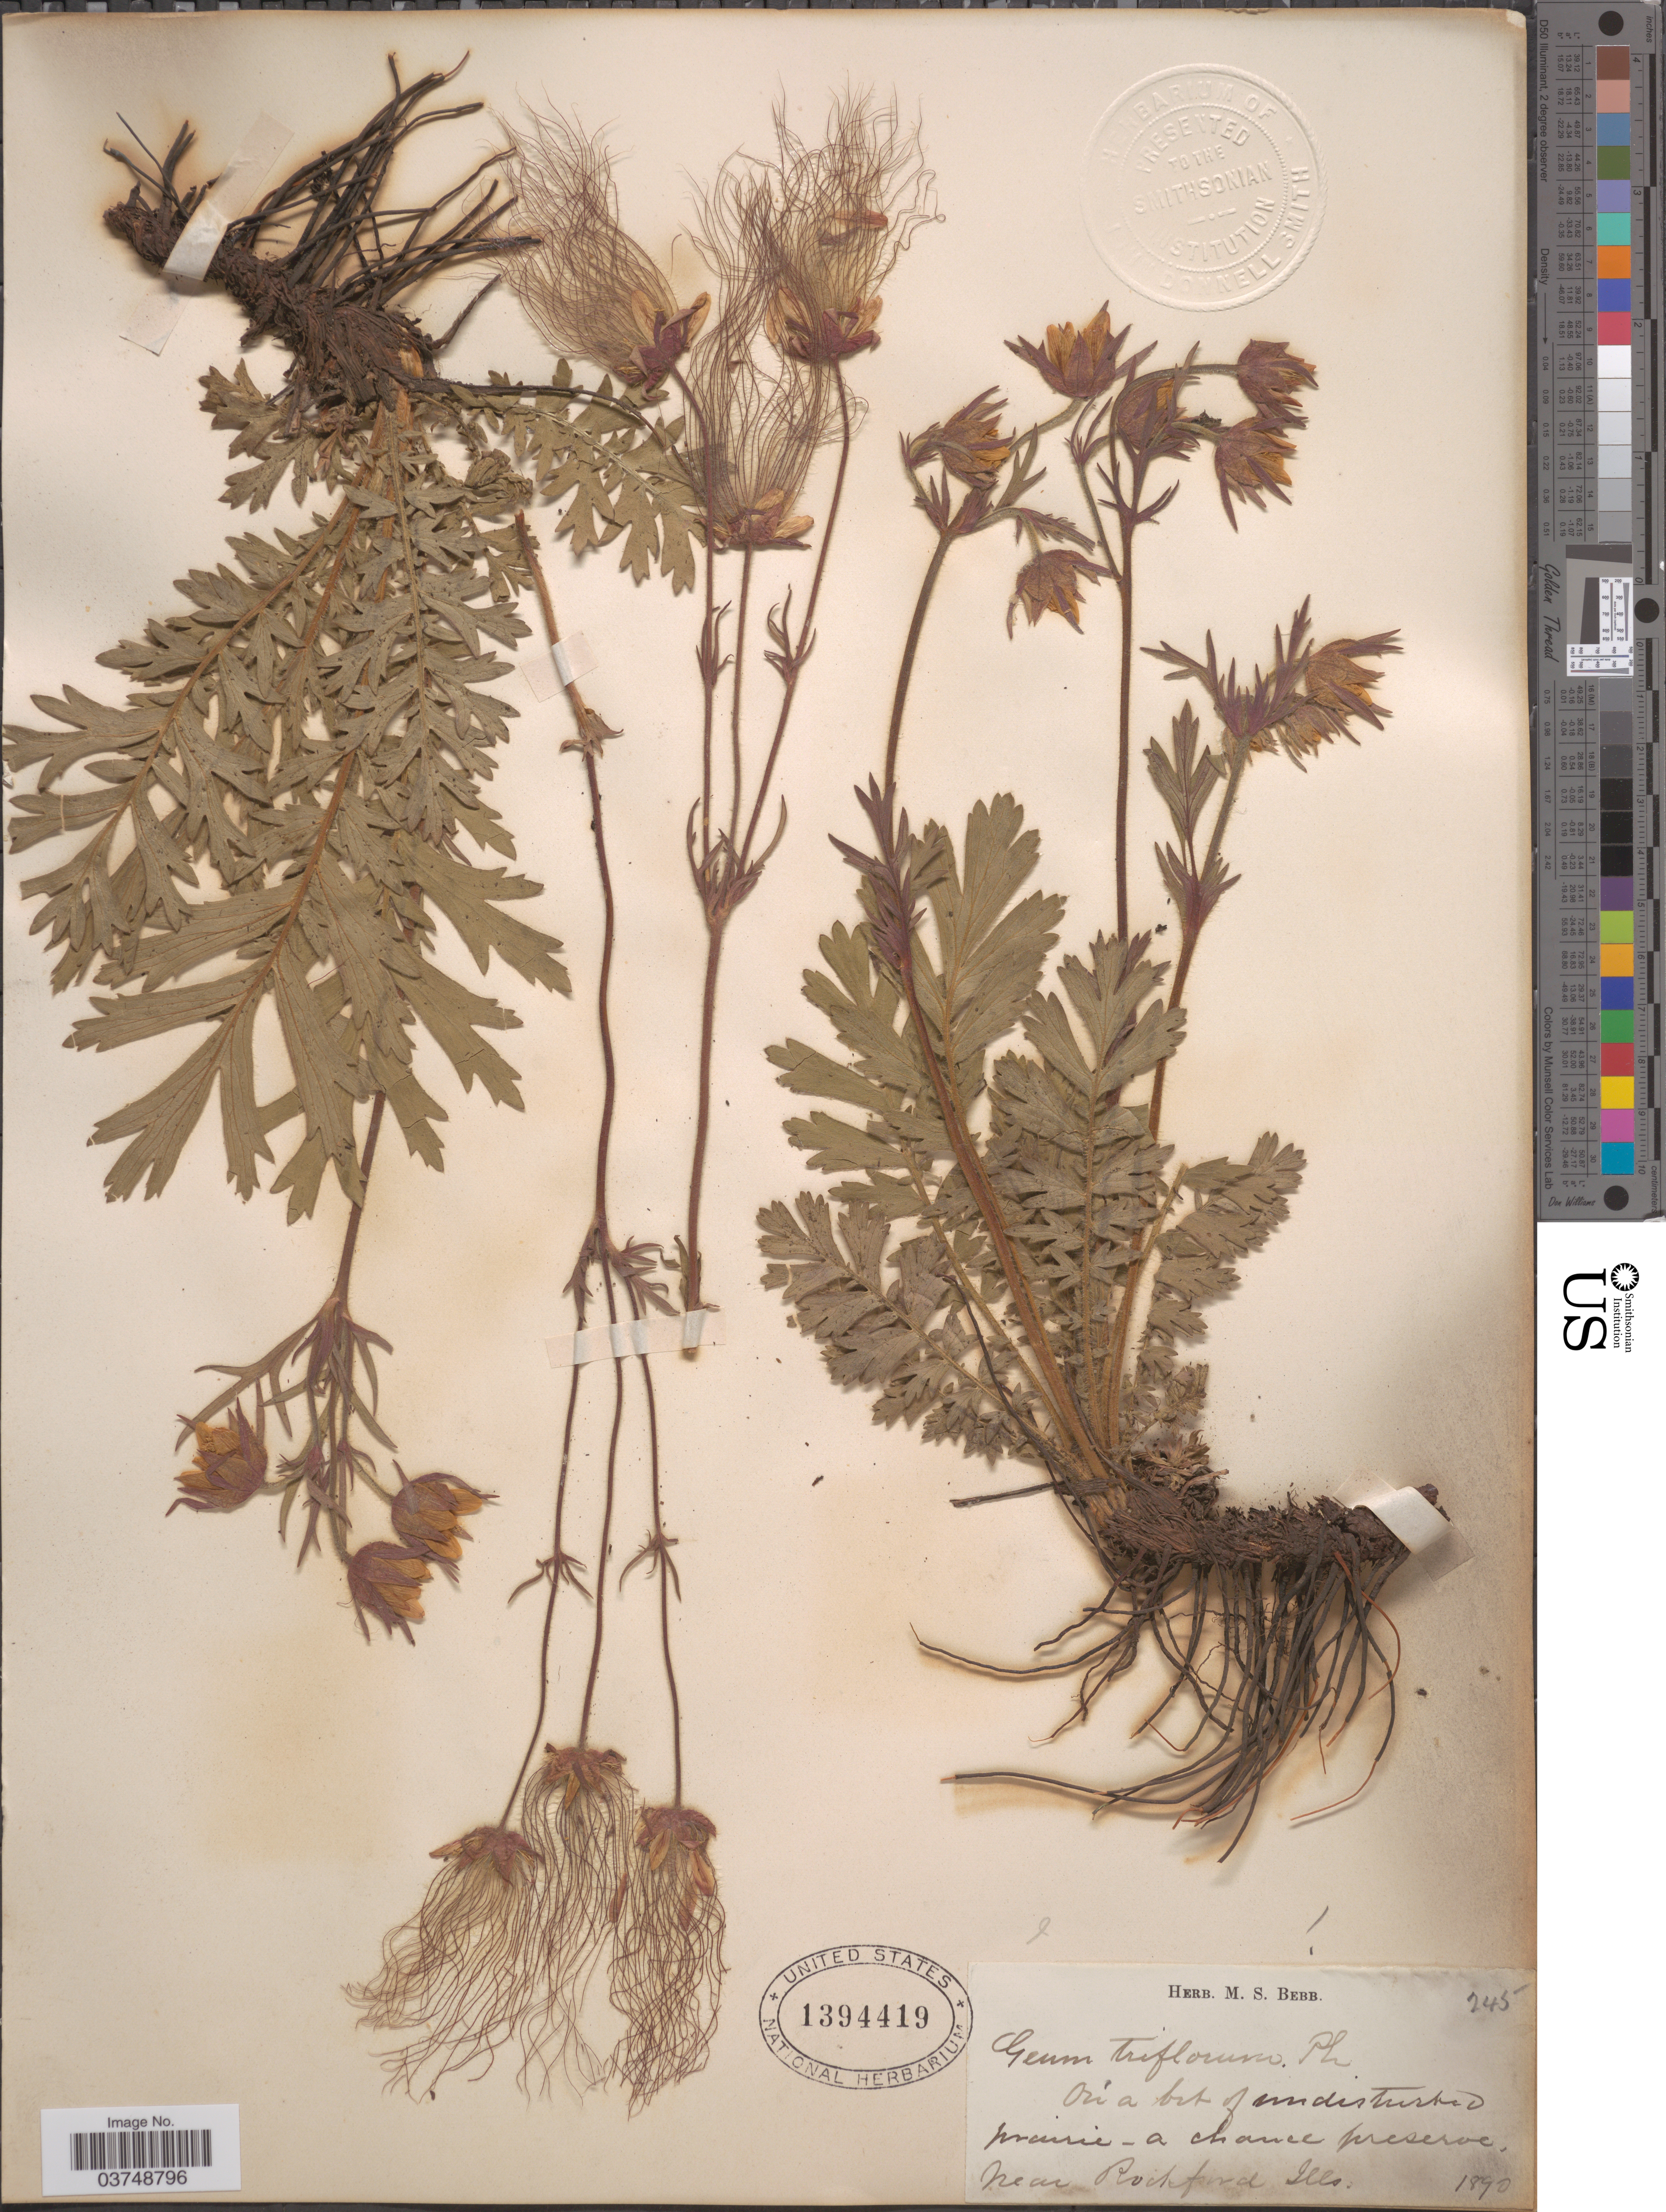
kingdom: Plantae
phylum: Tracheophyta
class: Magnoliopsida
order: Rosales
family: Rosaceae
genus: Geum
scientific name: Geum triflorum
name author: Pursh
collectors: ex Herb. M. S. Bebb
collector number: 245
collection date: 1890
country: United States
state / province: Illinois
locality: Near Rockford.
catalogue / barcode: US 1394419